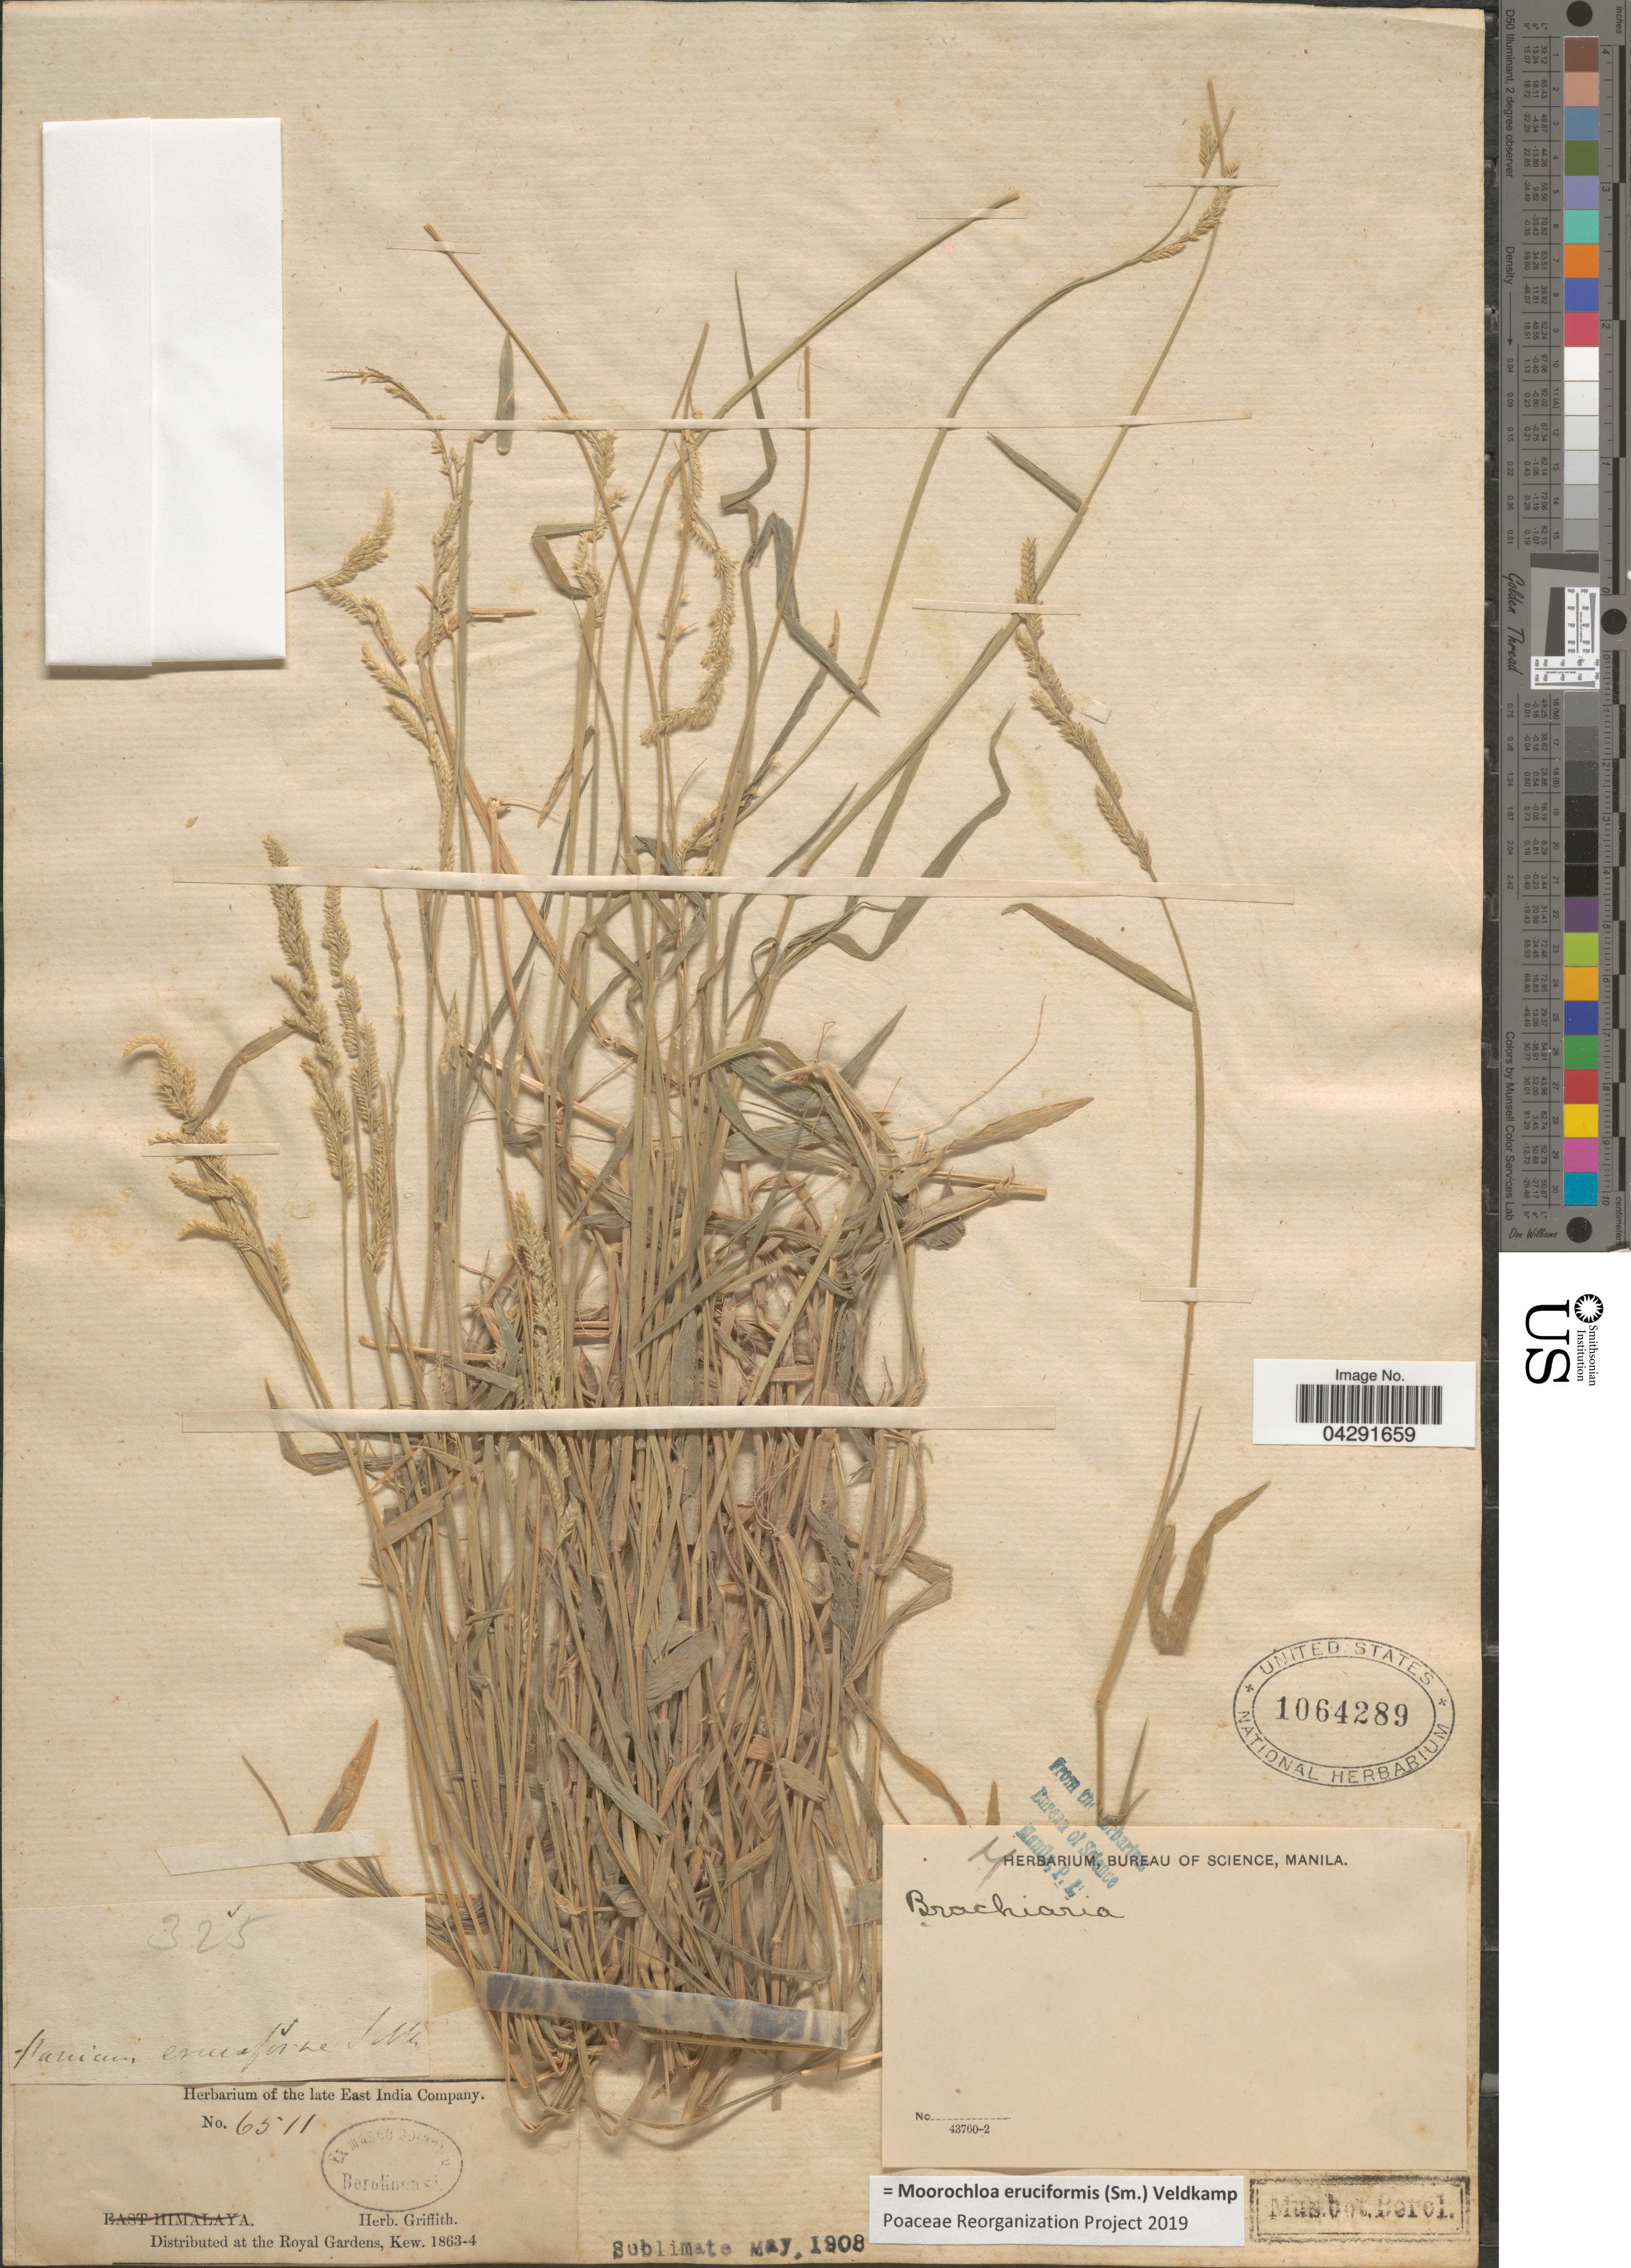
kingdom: Plantae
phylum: Tracheophyta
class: Liliopsida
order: Poales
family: Poaceae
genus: Moorochloa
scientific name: Moorochloa eruciformis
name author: (Sm.) Veldkamp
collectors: ex herb. Griffith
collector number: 6511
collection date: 1863/1864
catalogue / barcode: US 1064289